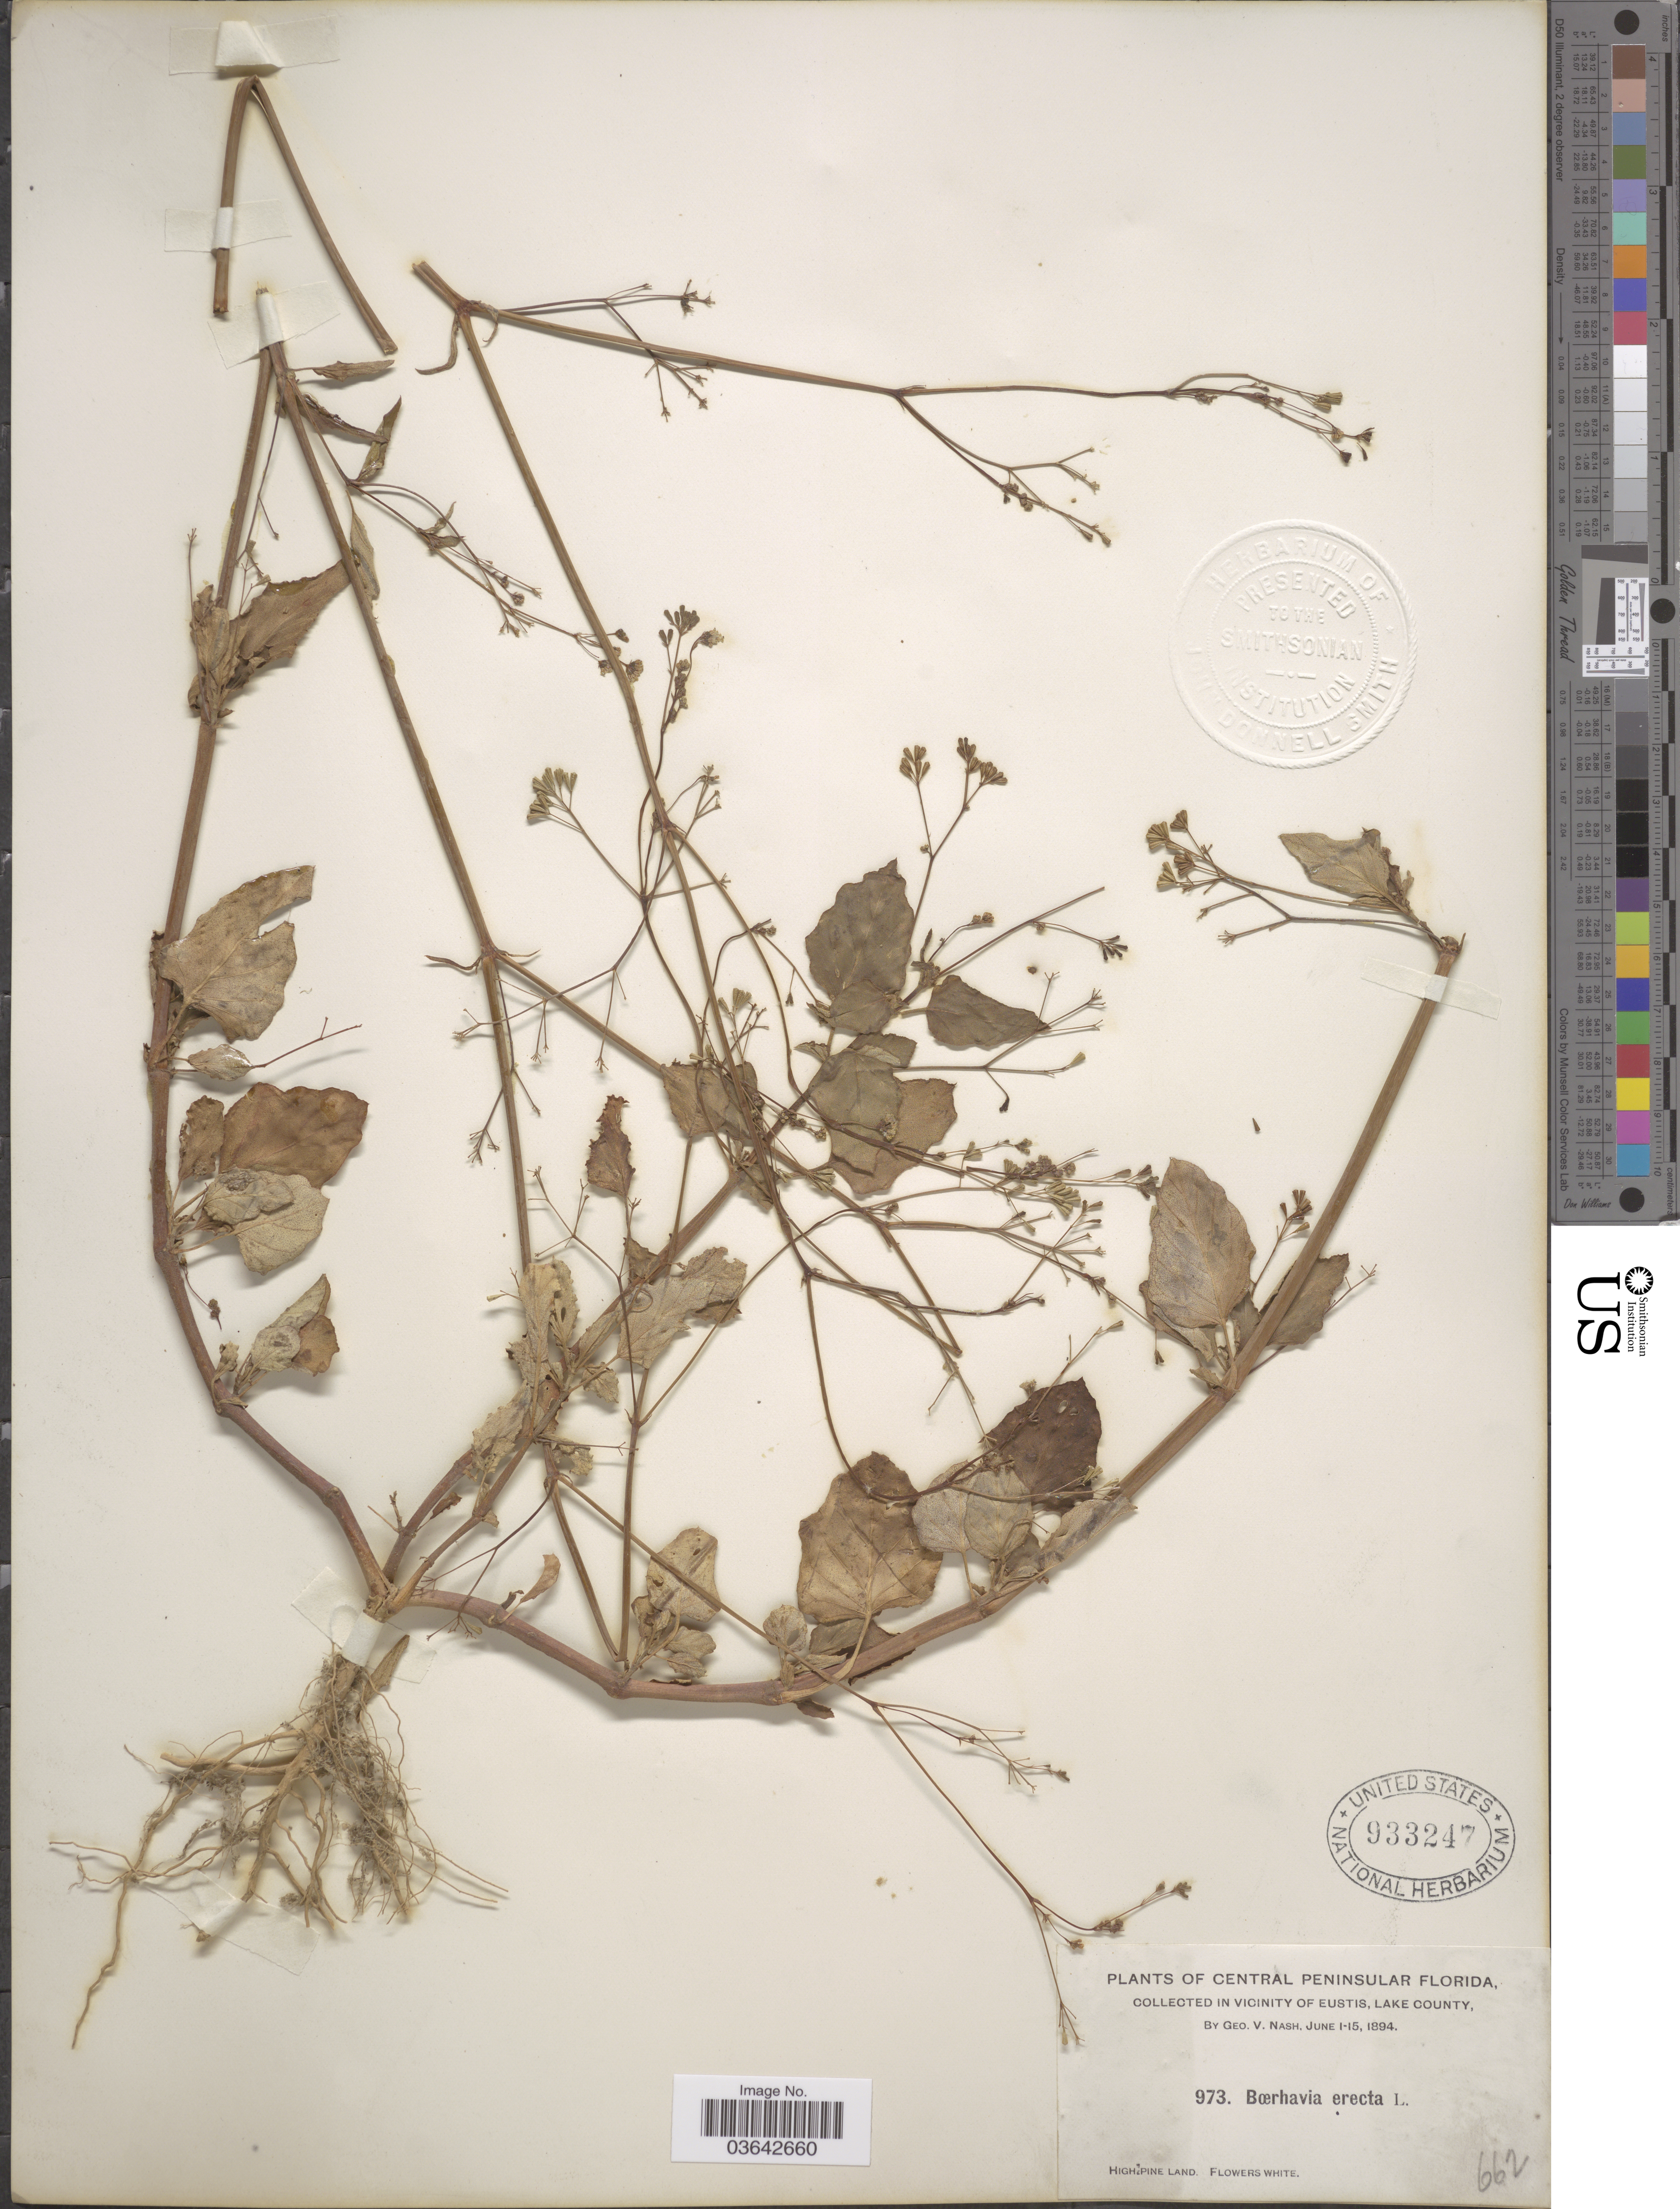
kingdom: Plantae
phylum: Tracheophyta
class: Magnoliopsida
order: Caryophyllales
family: Nyctaginaceae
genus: Boerhavia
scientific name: Boerhavia erecta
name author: L.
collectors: G. V. Nash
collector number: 973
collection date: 1894-06-01/1894-06-15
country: United States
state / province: Florida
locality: Central Peninsular. Vicinity of Eustis, Lake County. High pine land.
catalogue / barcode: US 933247